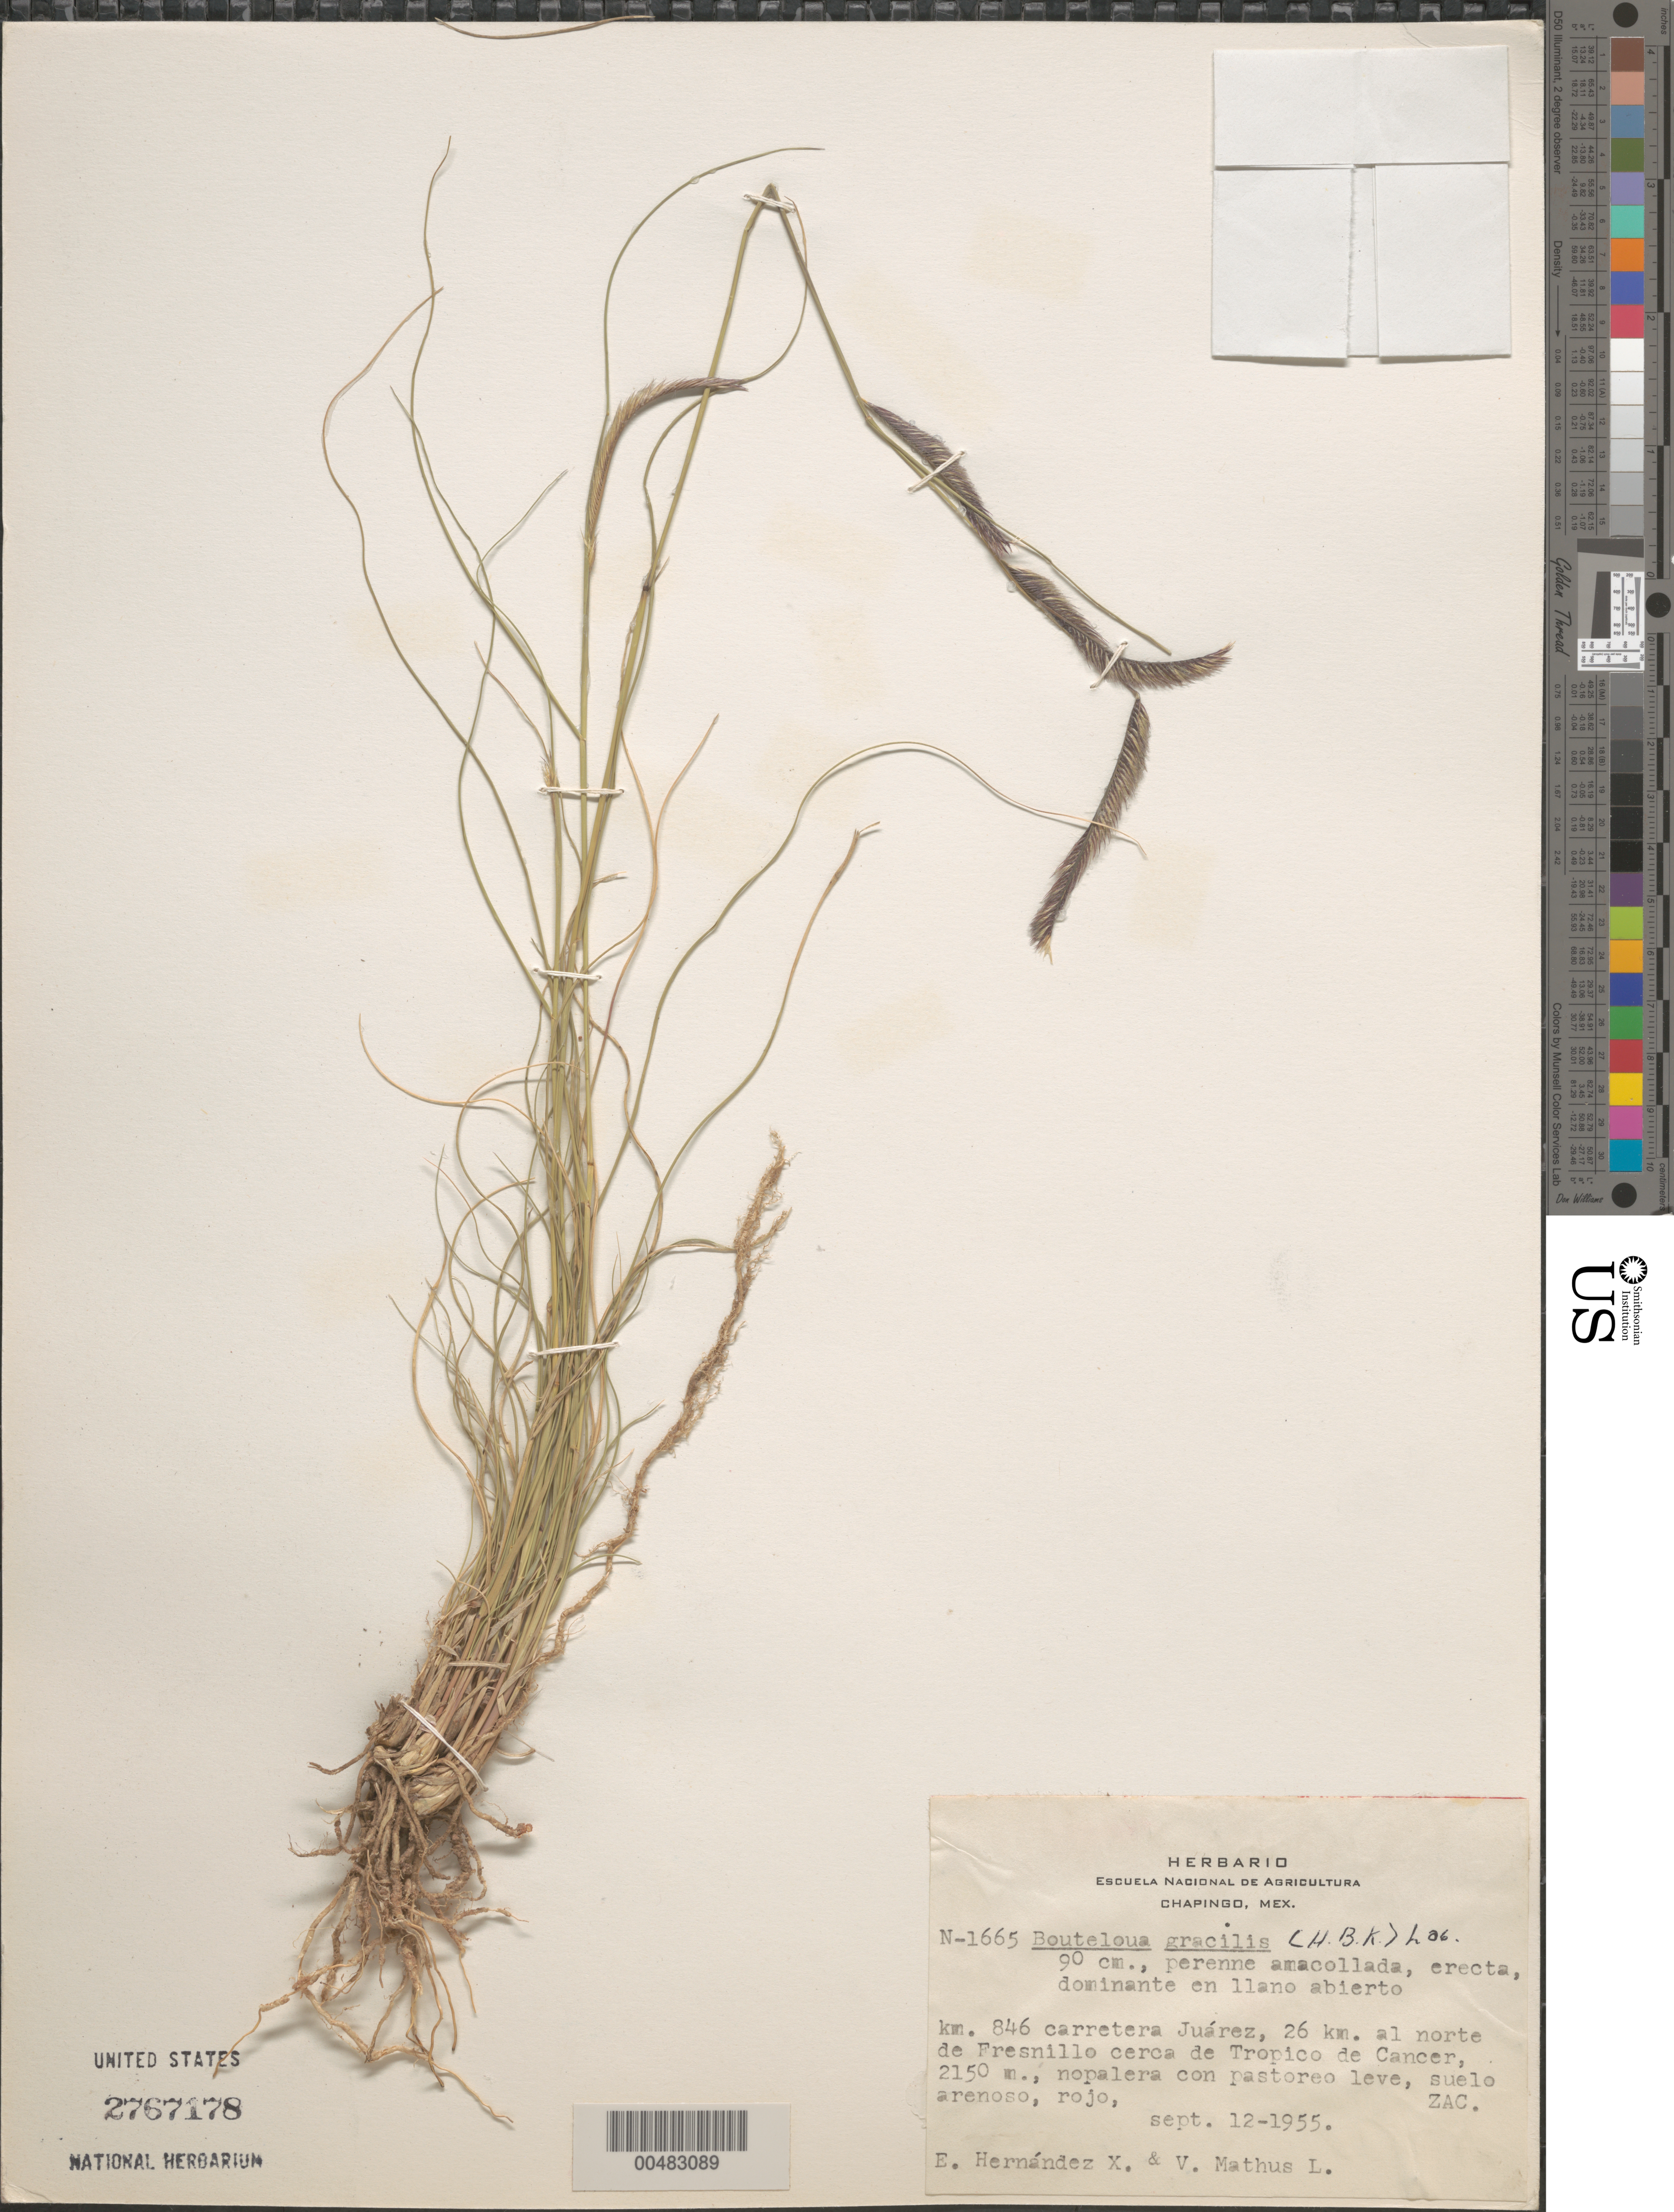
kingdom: Plantae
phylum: Tracheophyta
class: Liliopsida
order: Poales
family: Poaceae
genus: Bouteloua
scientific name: Bouteloua gracilis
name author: (Kunth) Lag. ex Griffiths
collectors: E. I. Hernández-X. & V. Mathus L.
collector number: N-1665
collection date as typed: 12 Sep 1955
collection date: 1955-09-12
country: Mexico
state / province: Zacatecas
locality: Km 846 carretera Juárez, 26 km al N de Fresnillo cerca de Tropico de Cancer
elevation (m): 2150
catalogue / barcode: US 2767178